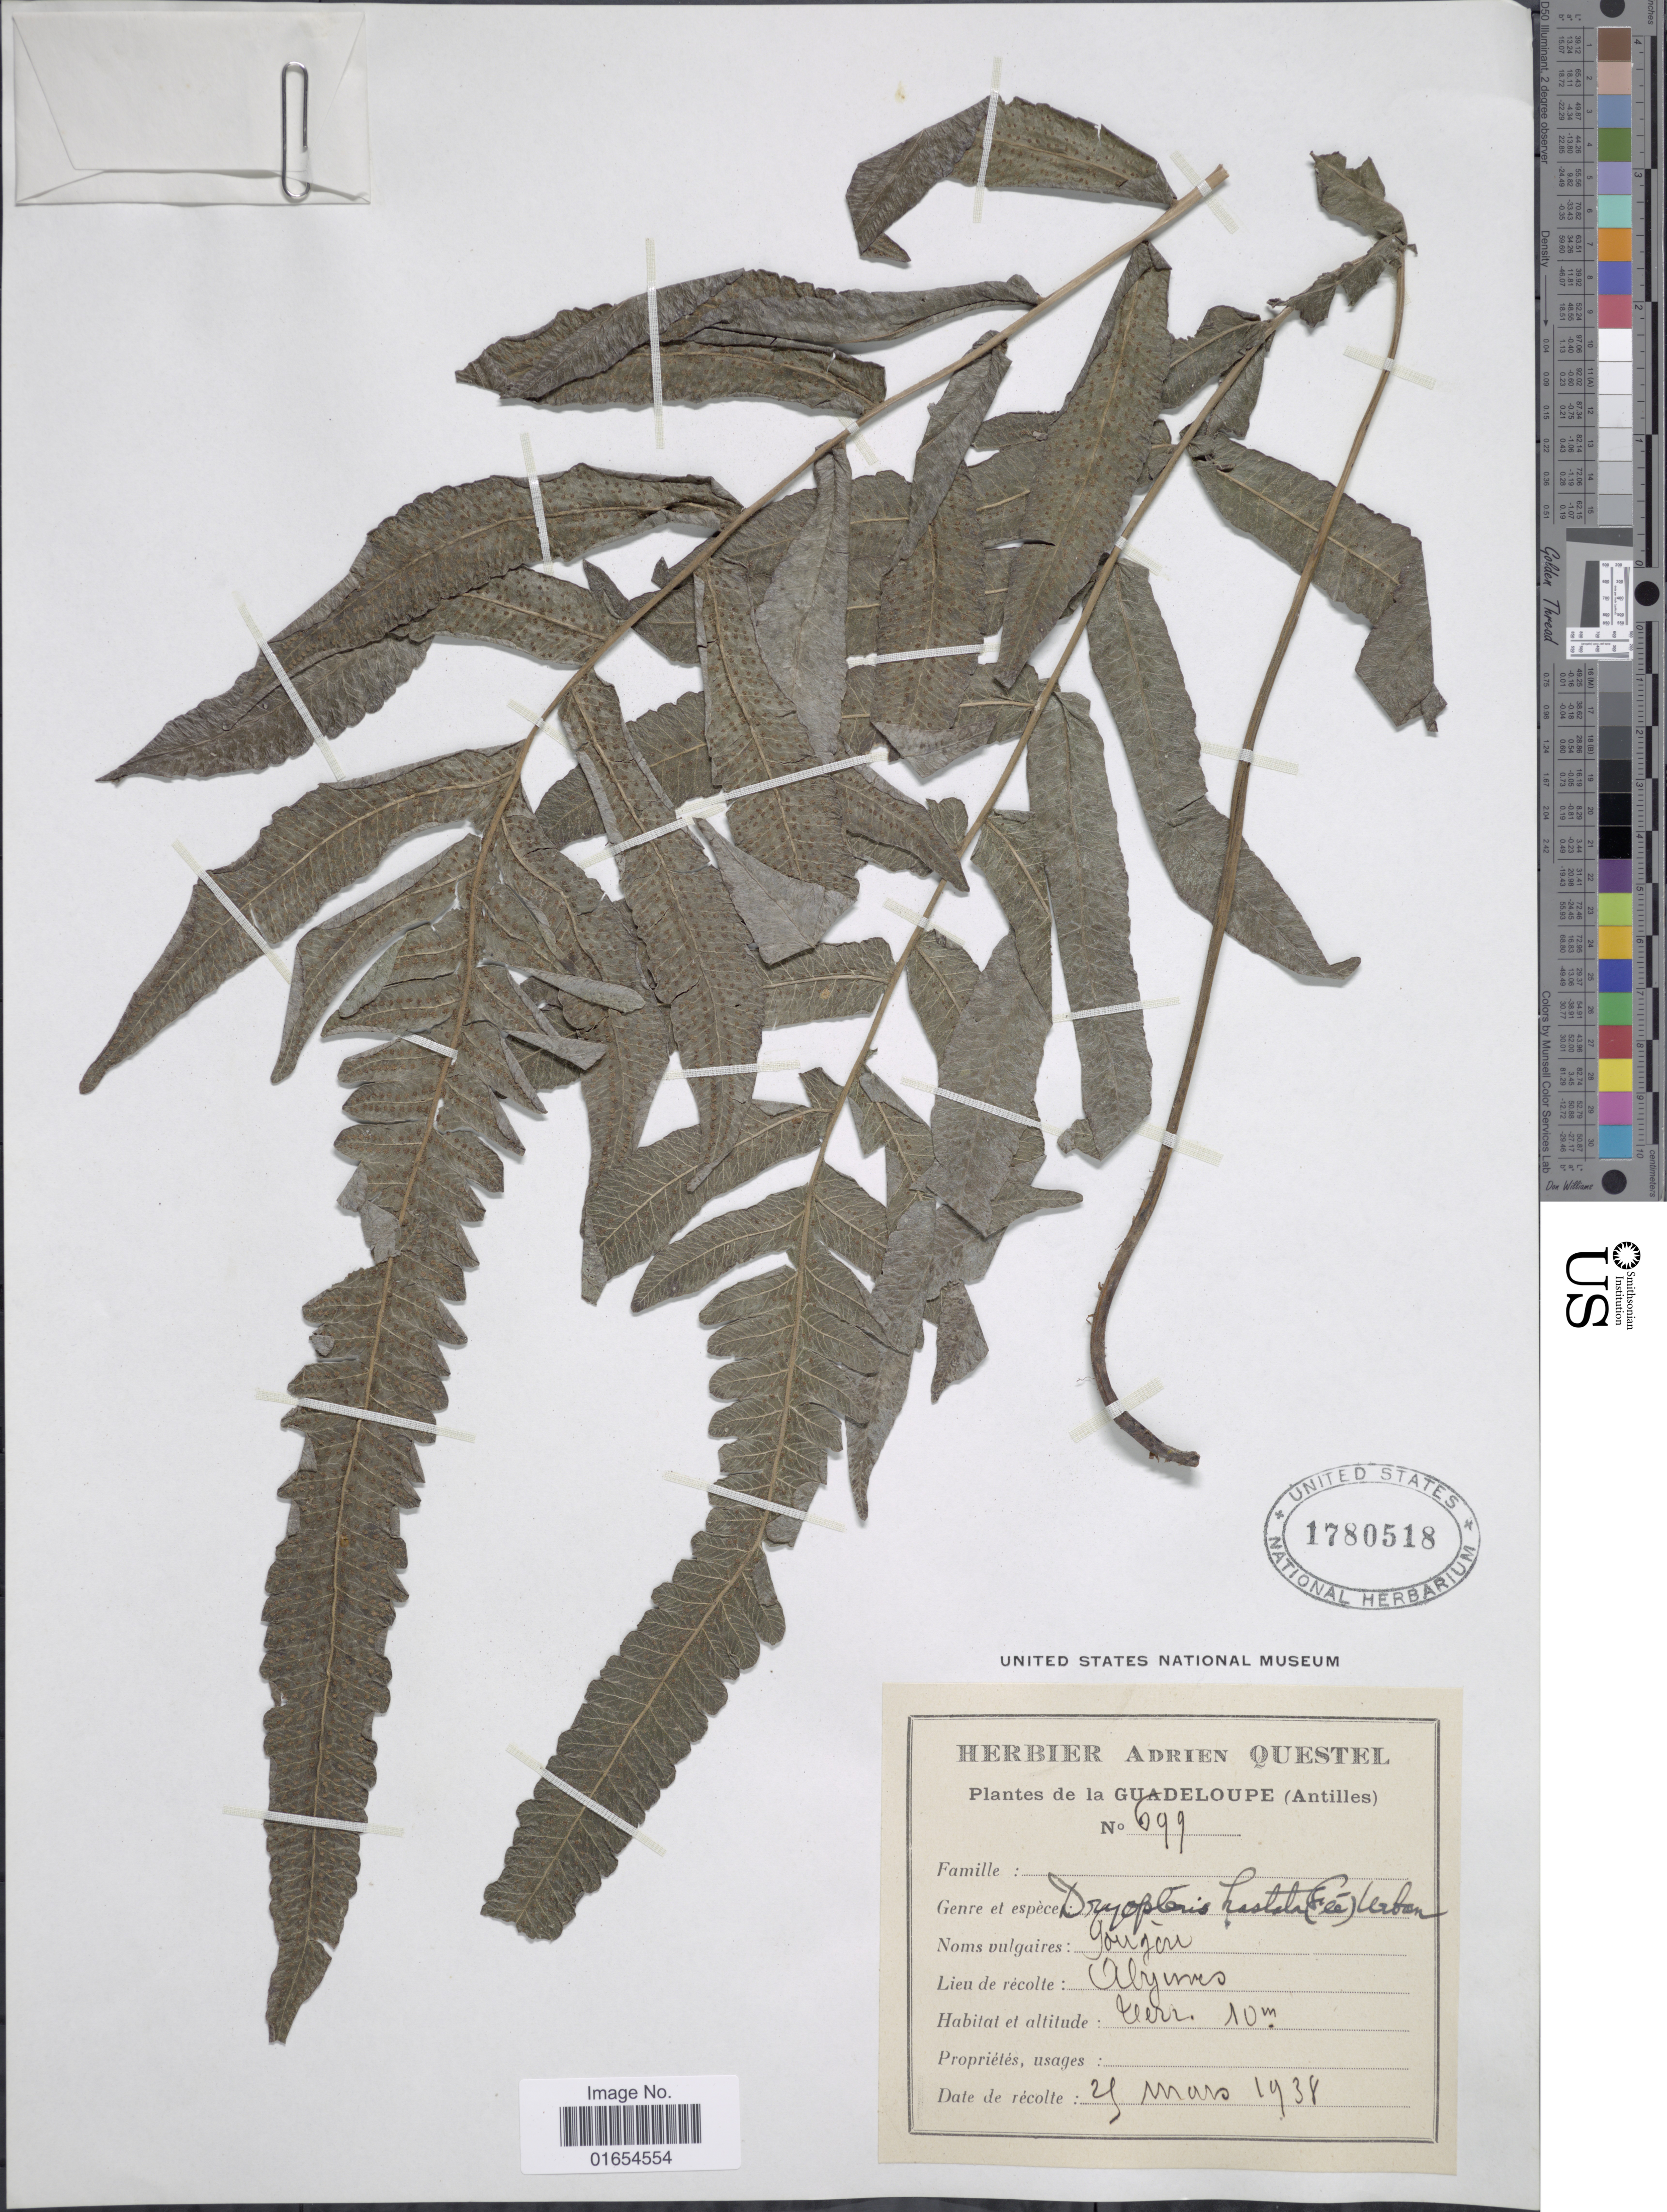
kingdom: Plantae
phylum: Tracheophyta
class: Polypodiopsida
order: Polypodiales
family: Thelypteridaceae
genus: Goniopteris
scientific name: Goniopteris hastata (Fée) comb. nov., ined 2015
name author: (Fée)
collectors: ex herb. A. Questal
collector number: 699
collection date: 1938-03-29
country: Guadeloupe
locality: Abymes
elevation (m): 10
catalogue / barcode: US 1780518